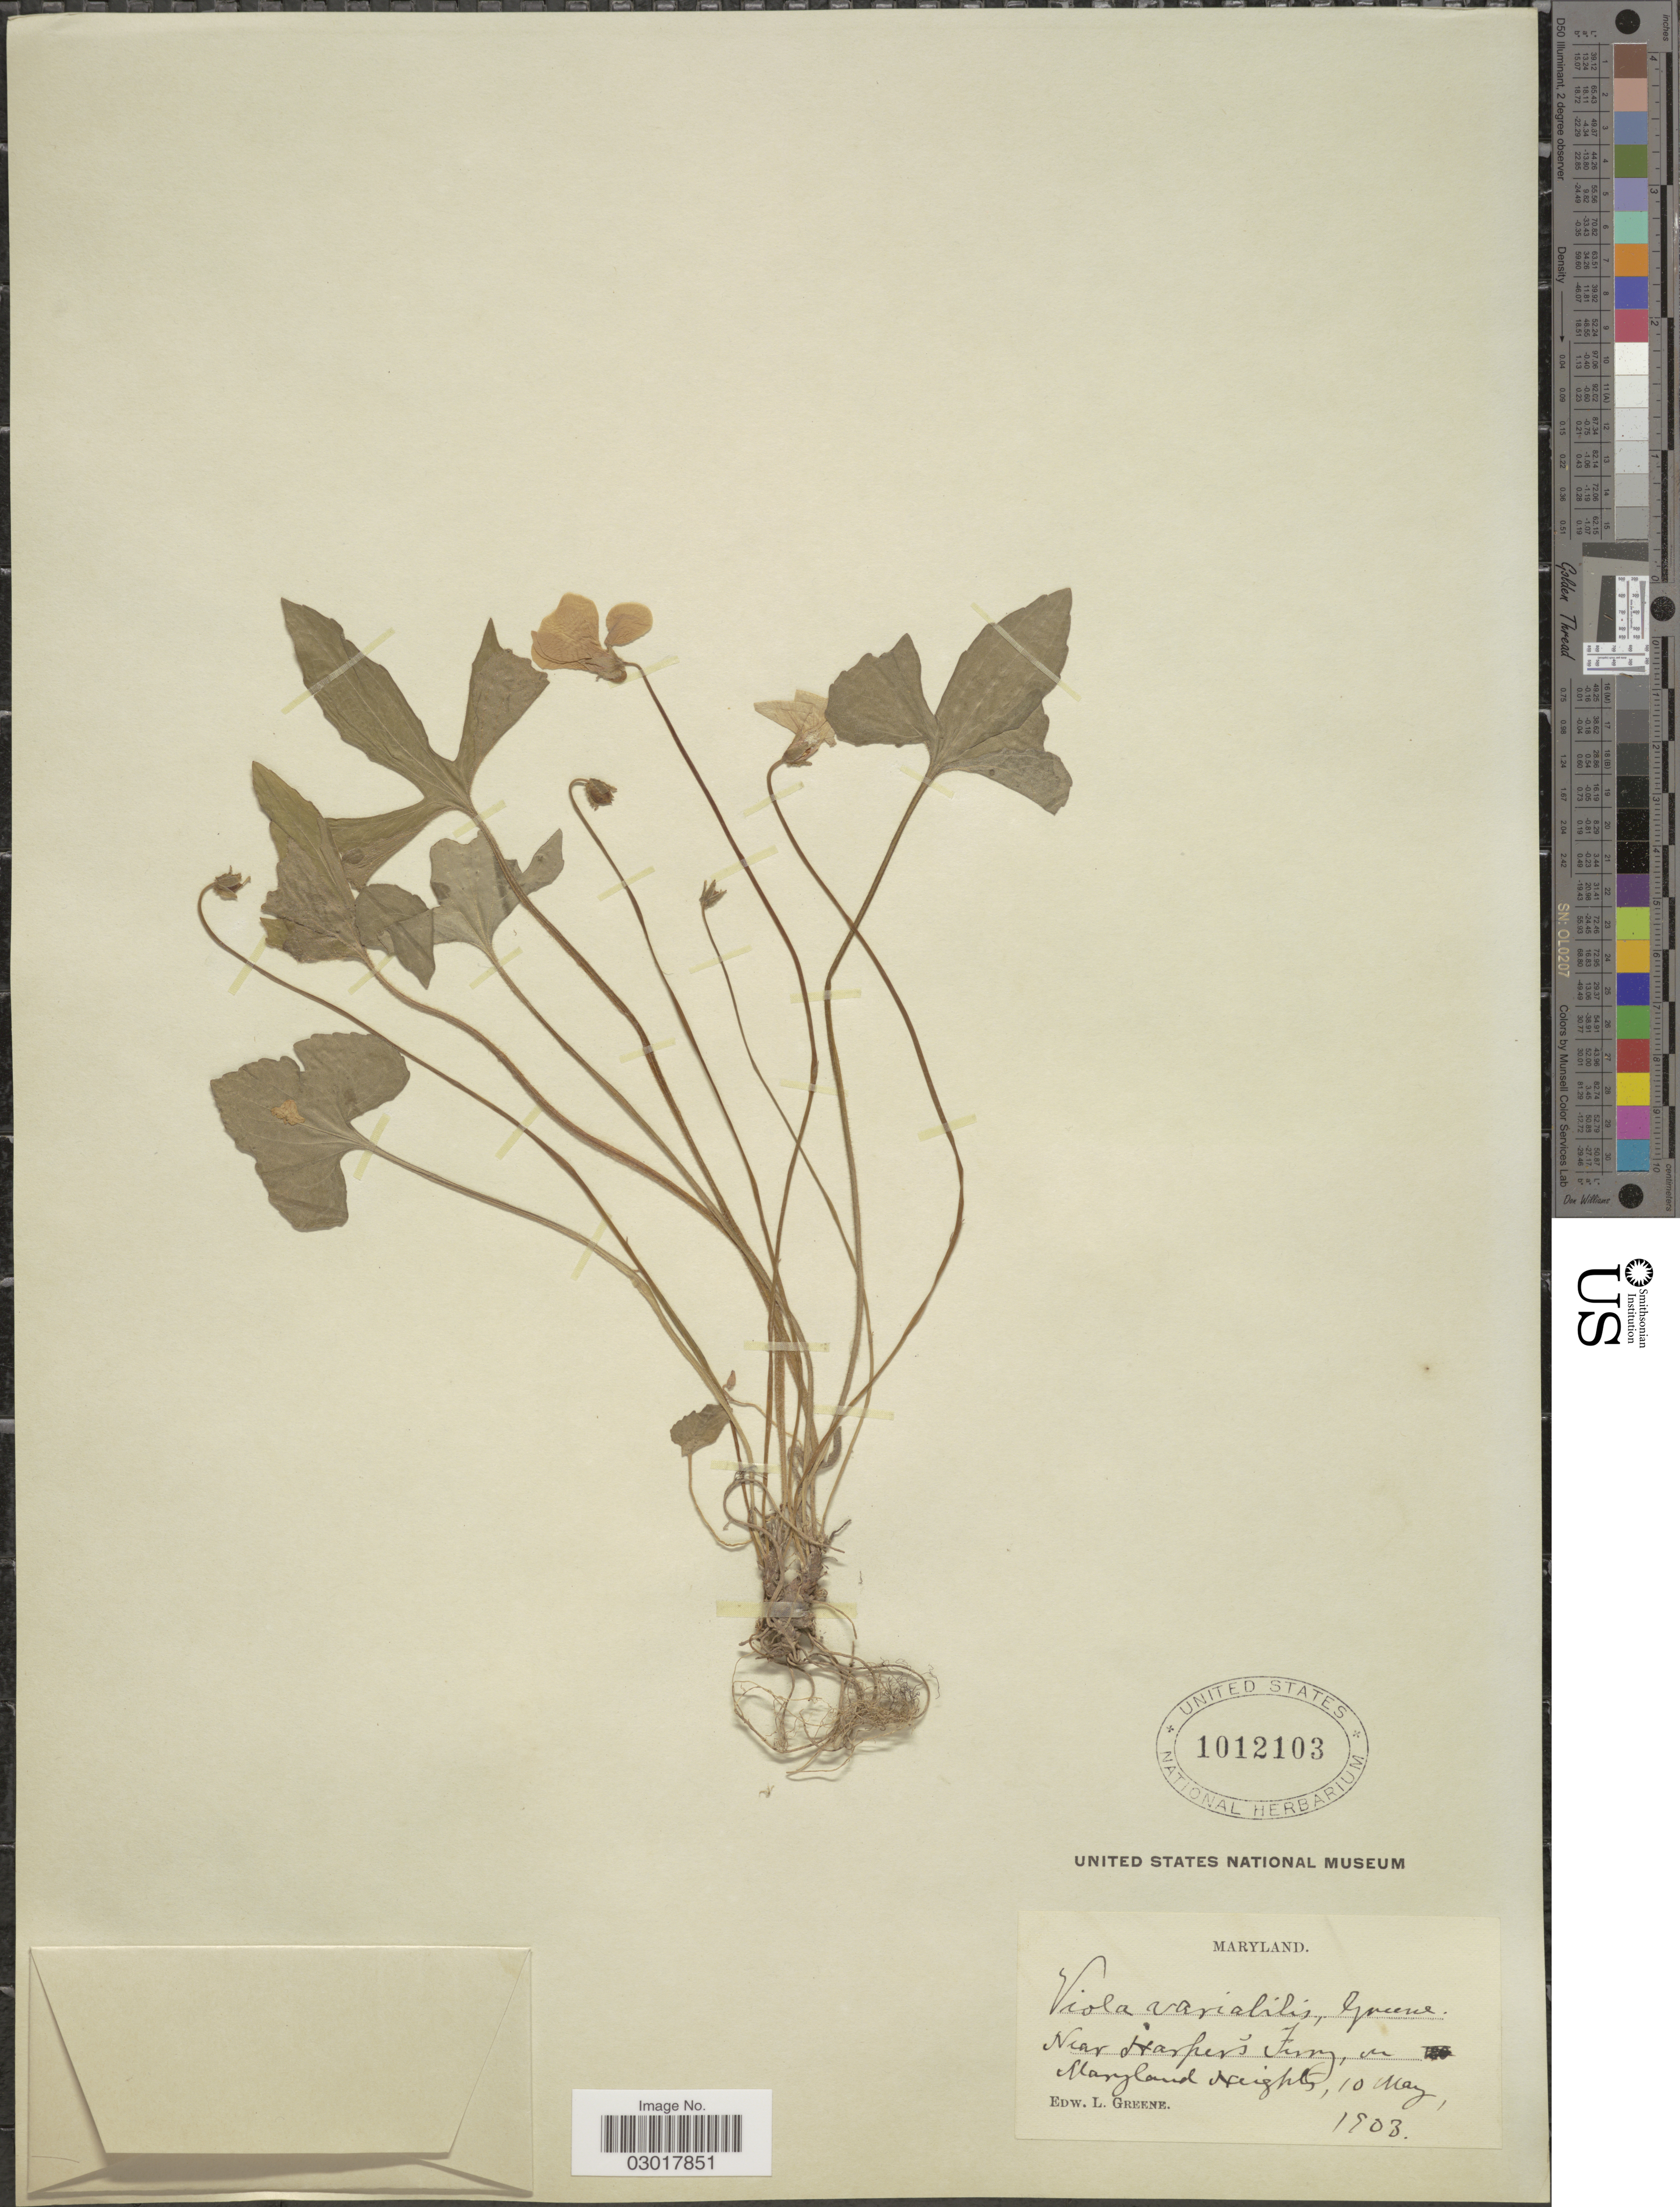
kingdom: Plantae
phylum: Tracheophyta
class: Magnoliopsida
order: Malpighiales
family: Violaceae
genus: Viola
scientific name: Viola variabilis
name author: Greene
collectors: E. L. Greene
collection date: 1903-05-10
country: United States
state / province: Maryland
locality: Near Harper's Ferry, on Maryland Heights.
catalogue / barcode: US 1012103